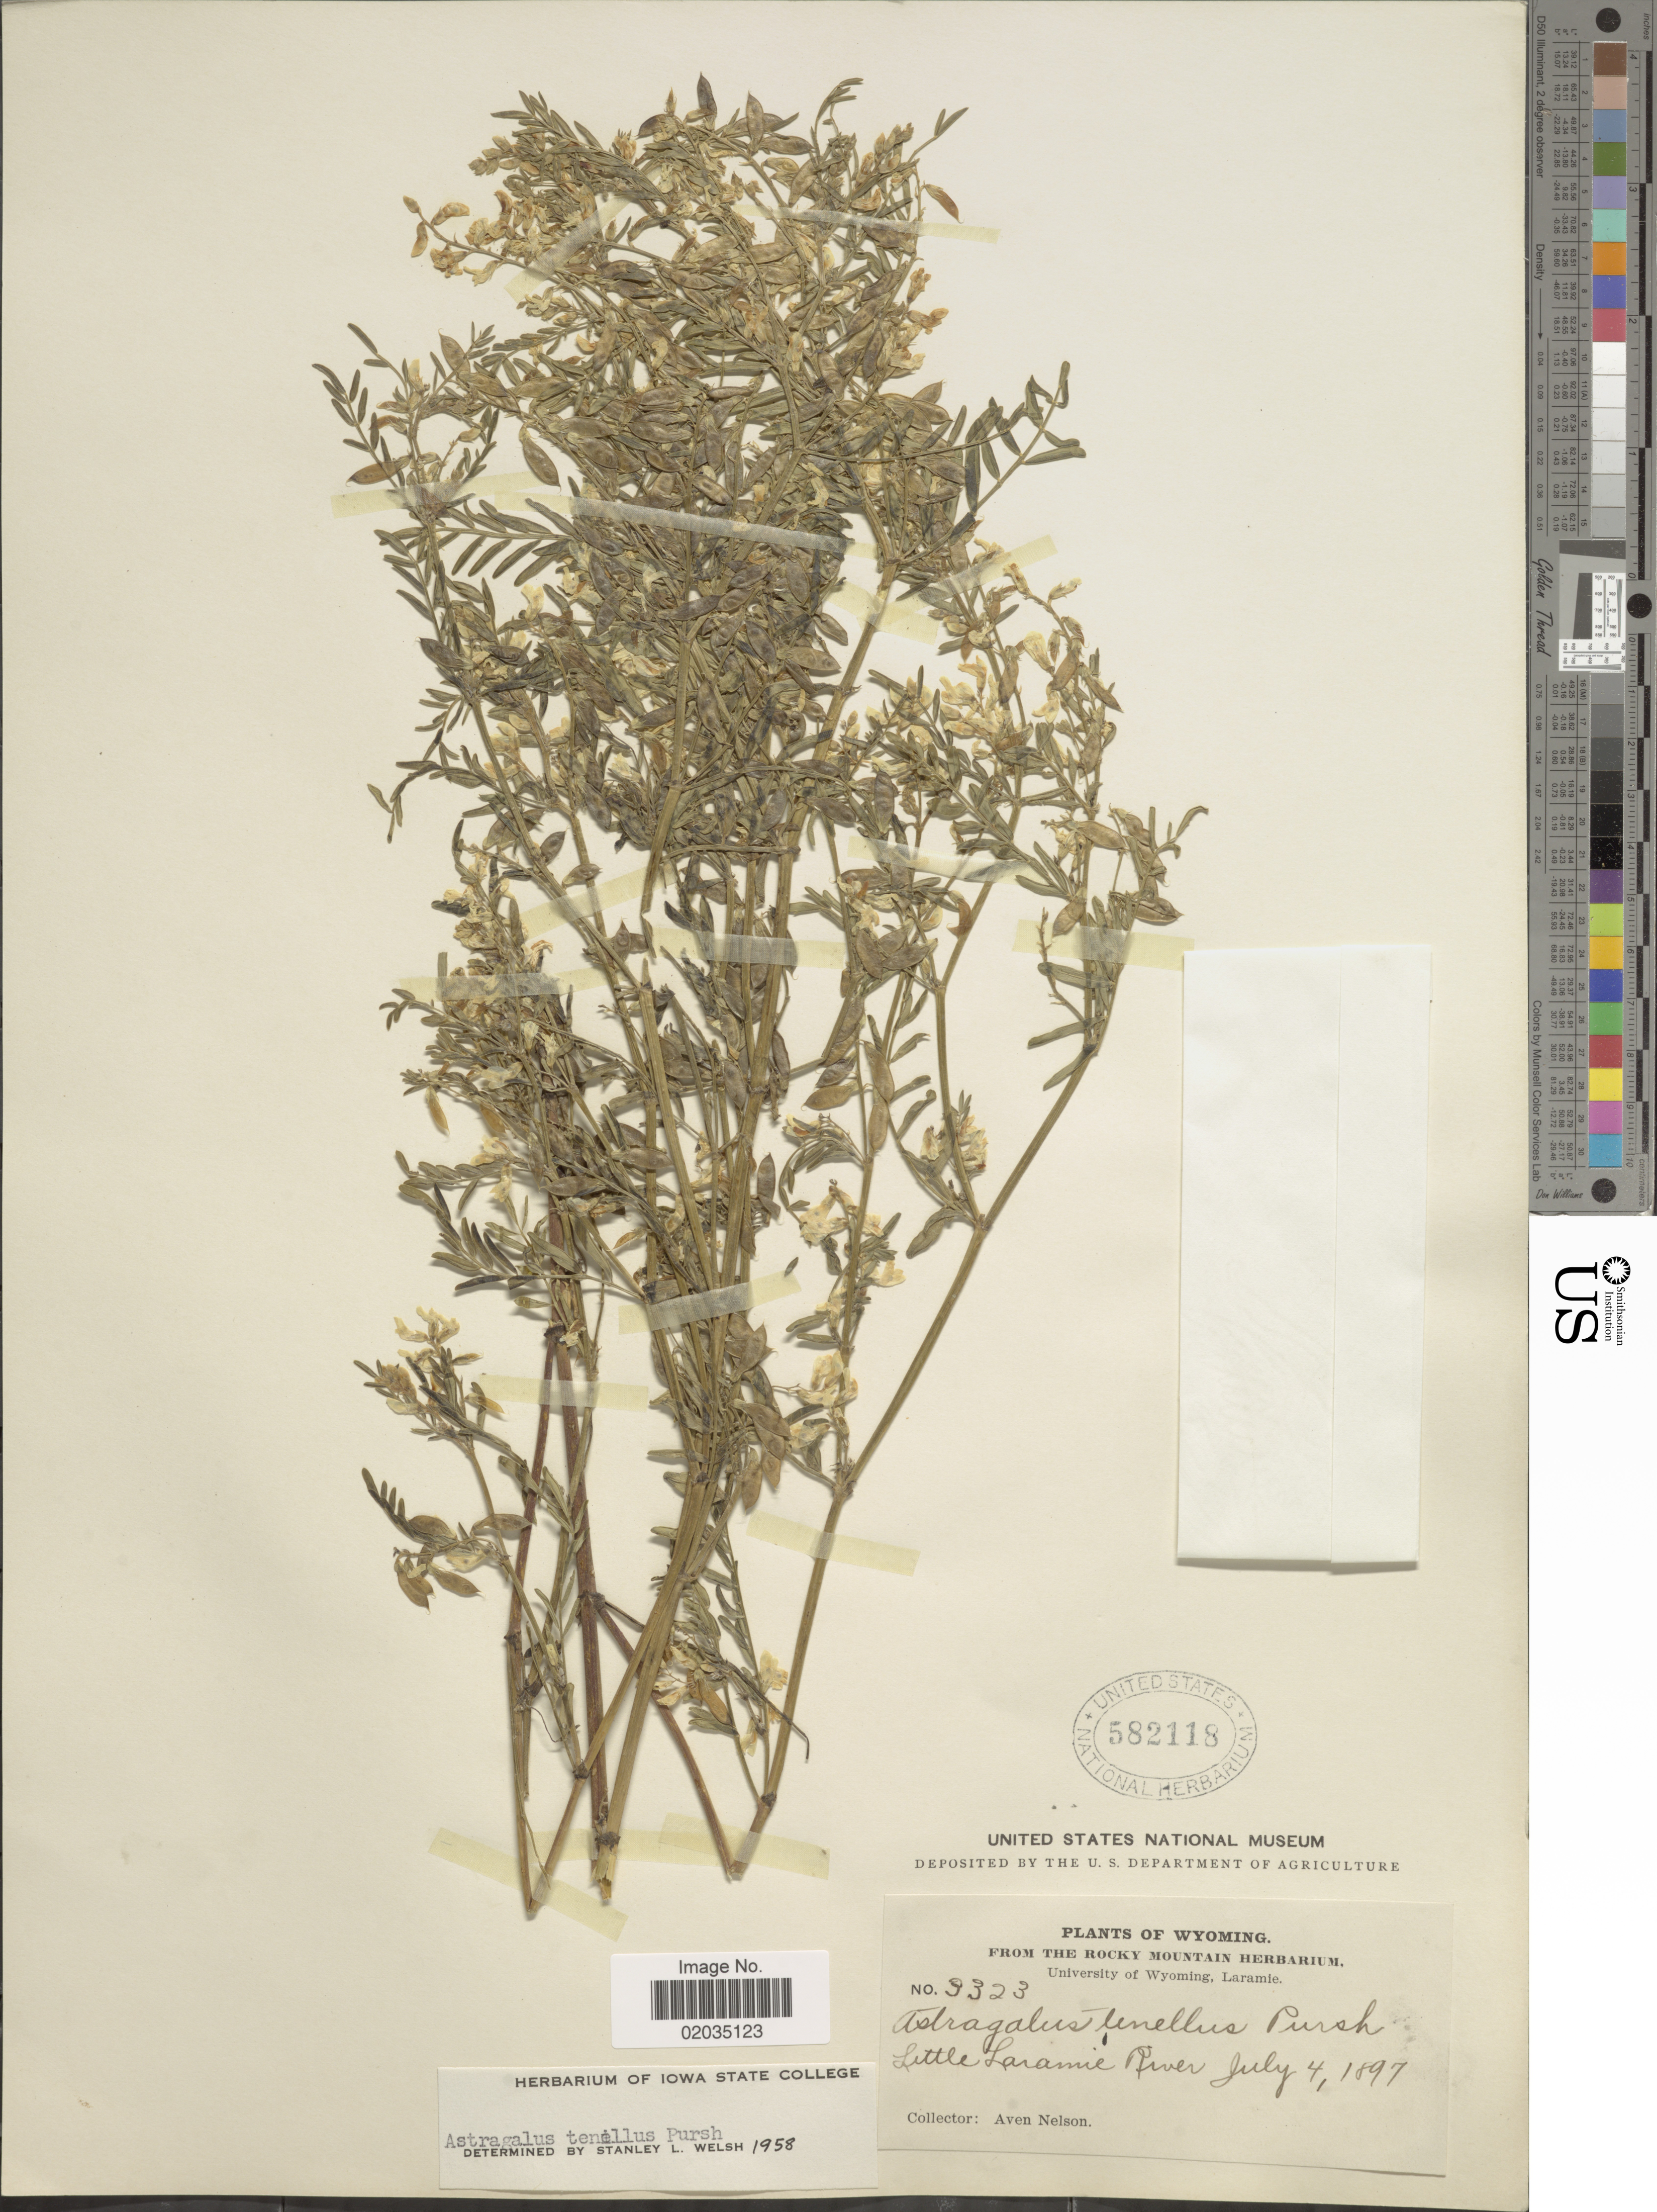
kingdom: Plantae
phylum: Tracheophyta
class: Magnoliopsida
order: Fabales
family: Fabaceae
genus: Astragalus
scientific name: Astragalus tenellus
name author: Pursh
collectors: A. Nelson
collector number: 3323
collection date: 1897-07-04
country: United States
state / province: Wyoming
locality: Little Laramie River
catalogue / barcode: US 582118